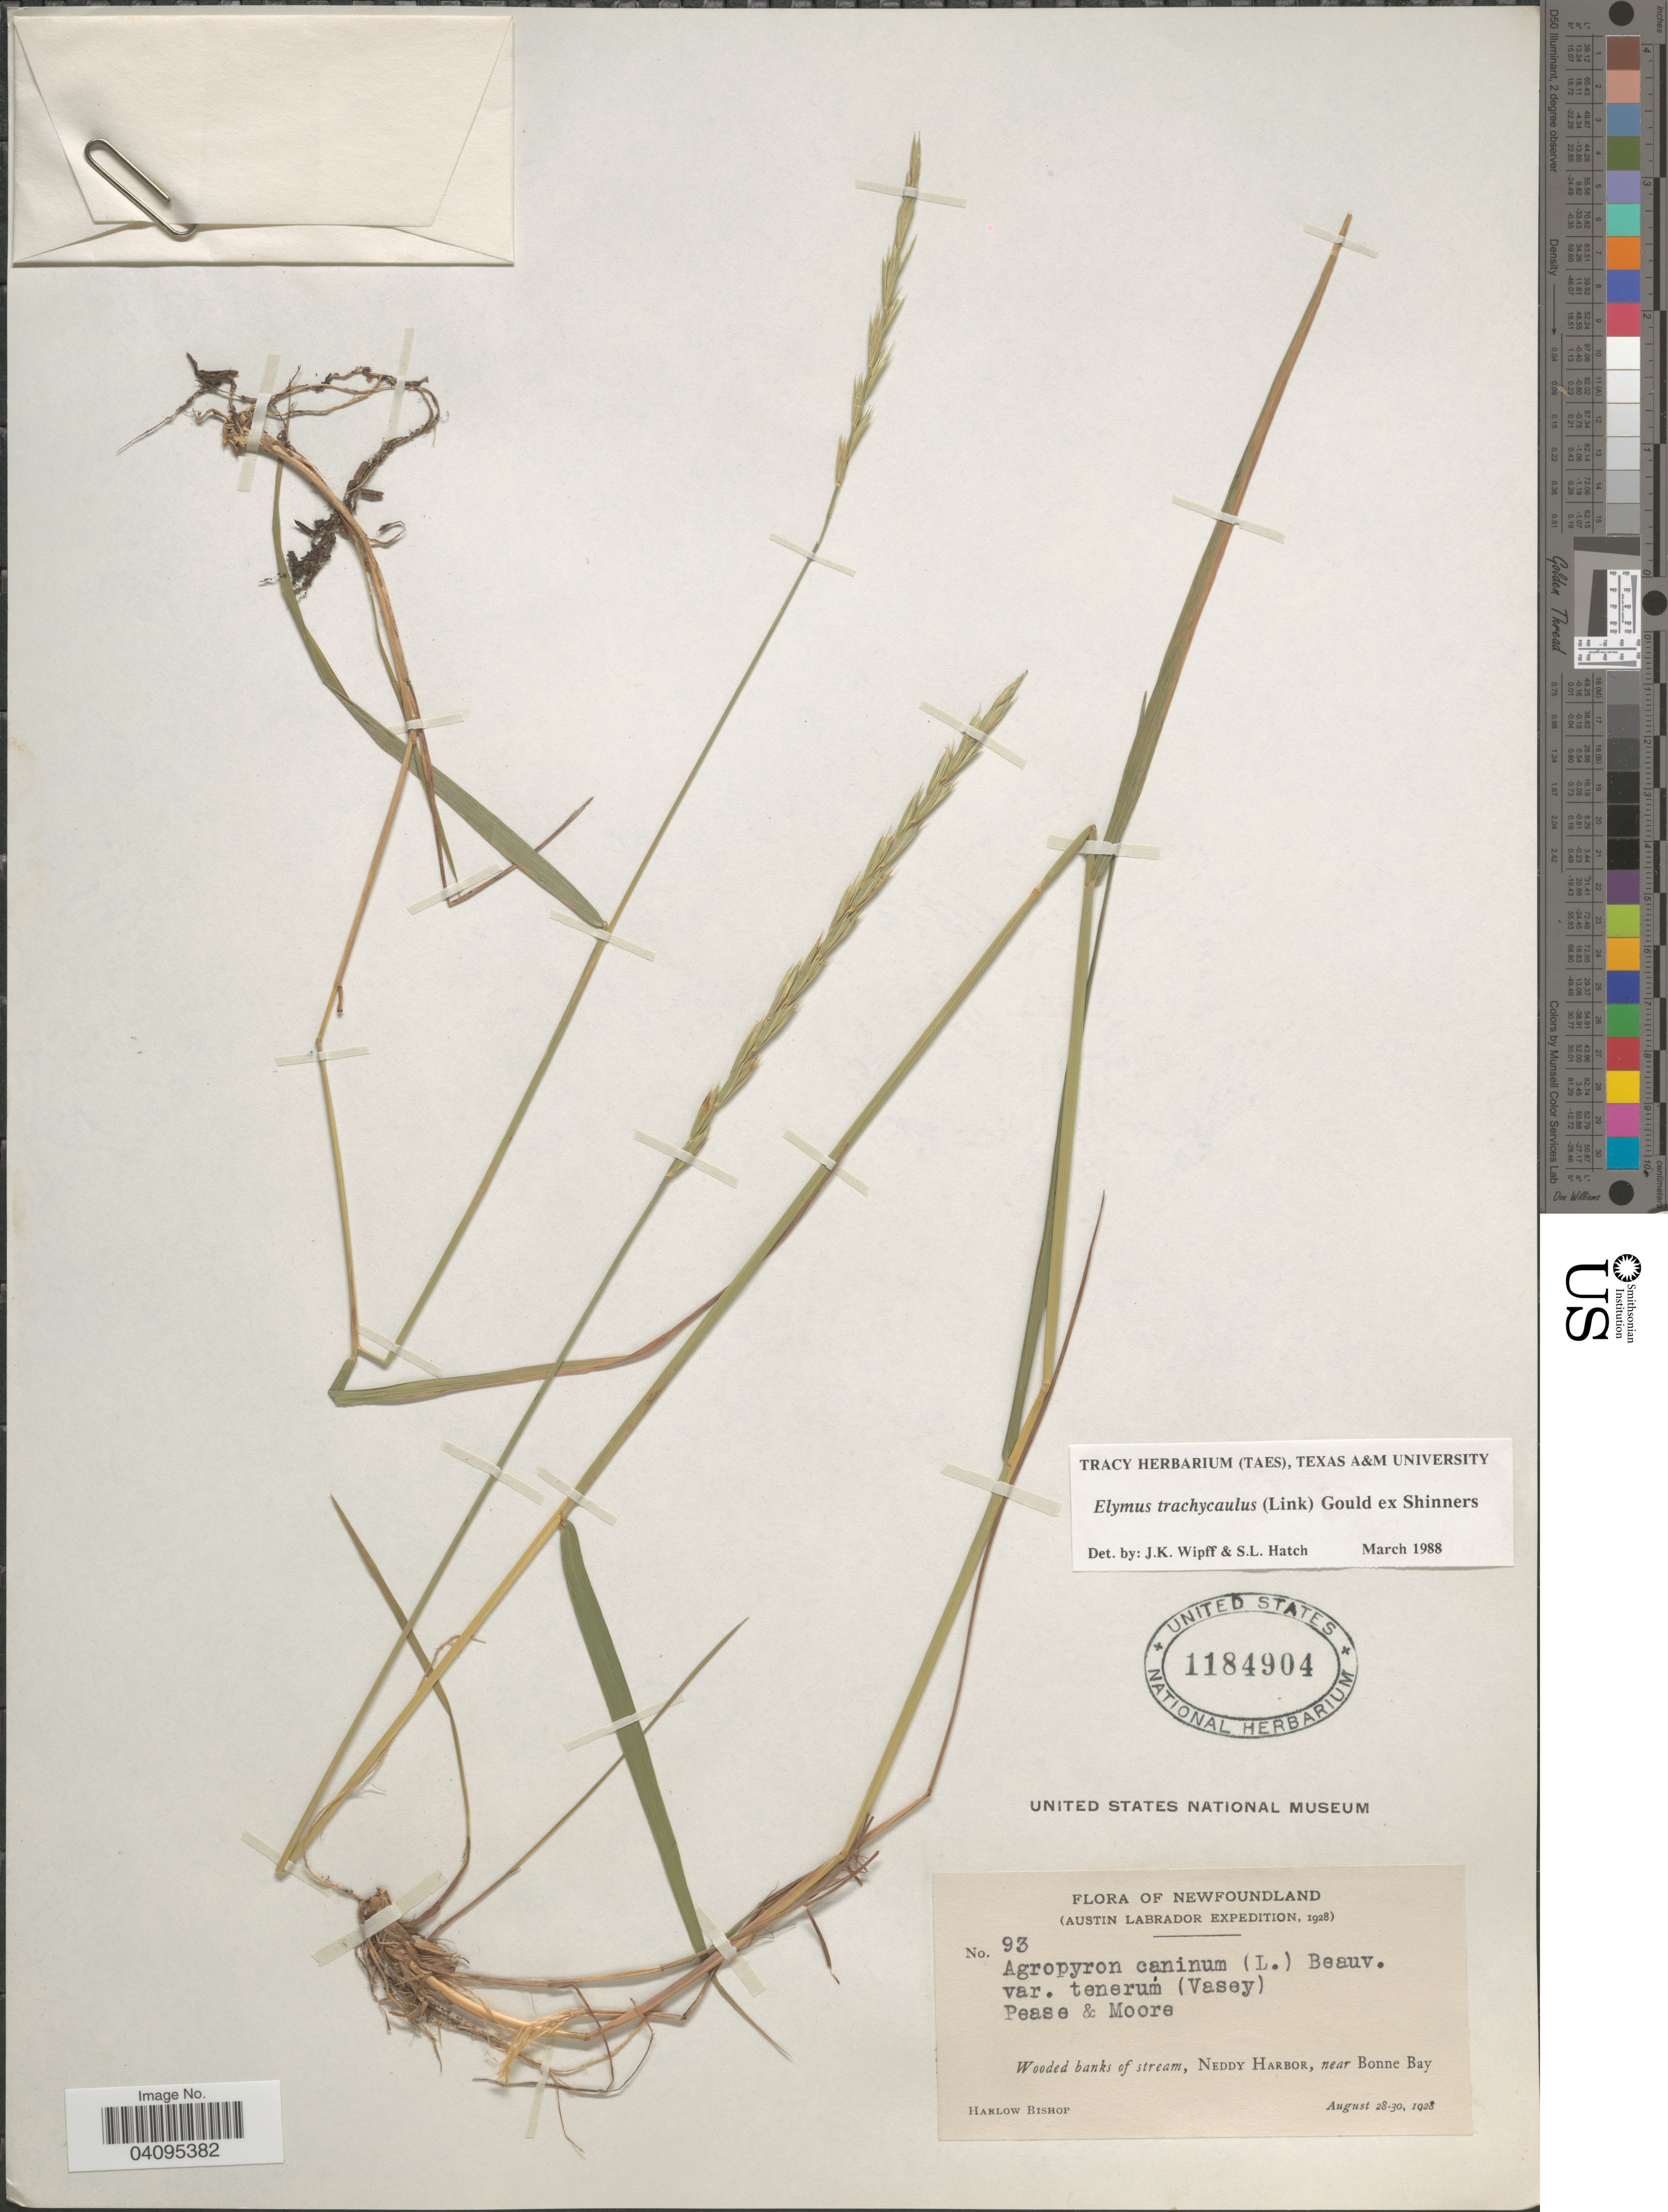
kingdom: Plantae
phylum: Tracheophyta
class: Liliopsida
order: Poales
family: Poaceae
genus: Elymus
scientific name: Elymus trachycaulus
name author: (Link) Gould ex Shinners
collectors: H. Bishop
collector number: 93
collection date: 1928-08-28/1928-08-30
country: Canada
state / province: Newfoundland and Labrador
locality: (Austin Labrador Expedition, 1928). Wooded banks of stream, Neddy Harbor, near Bonne Bay.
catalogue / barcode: US 1184904